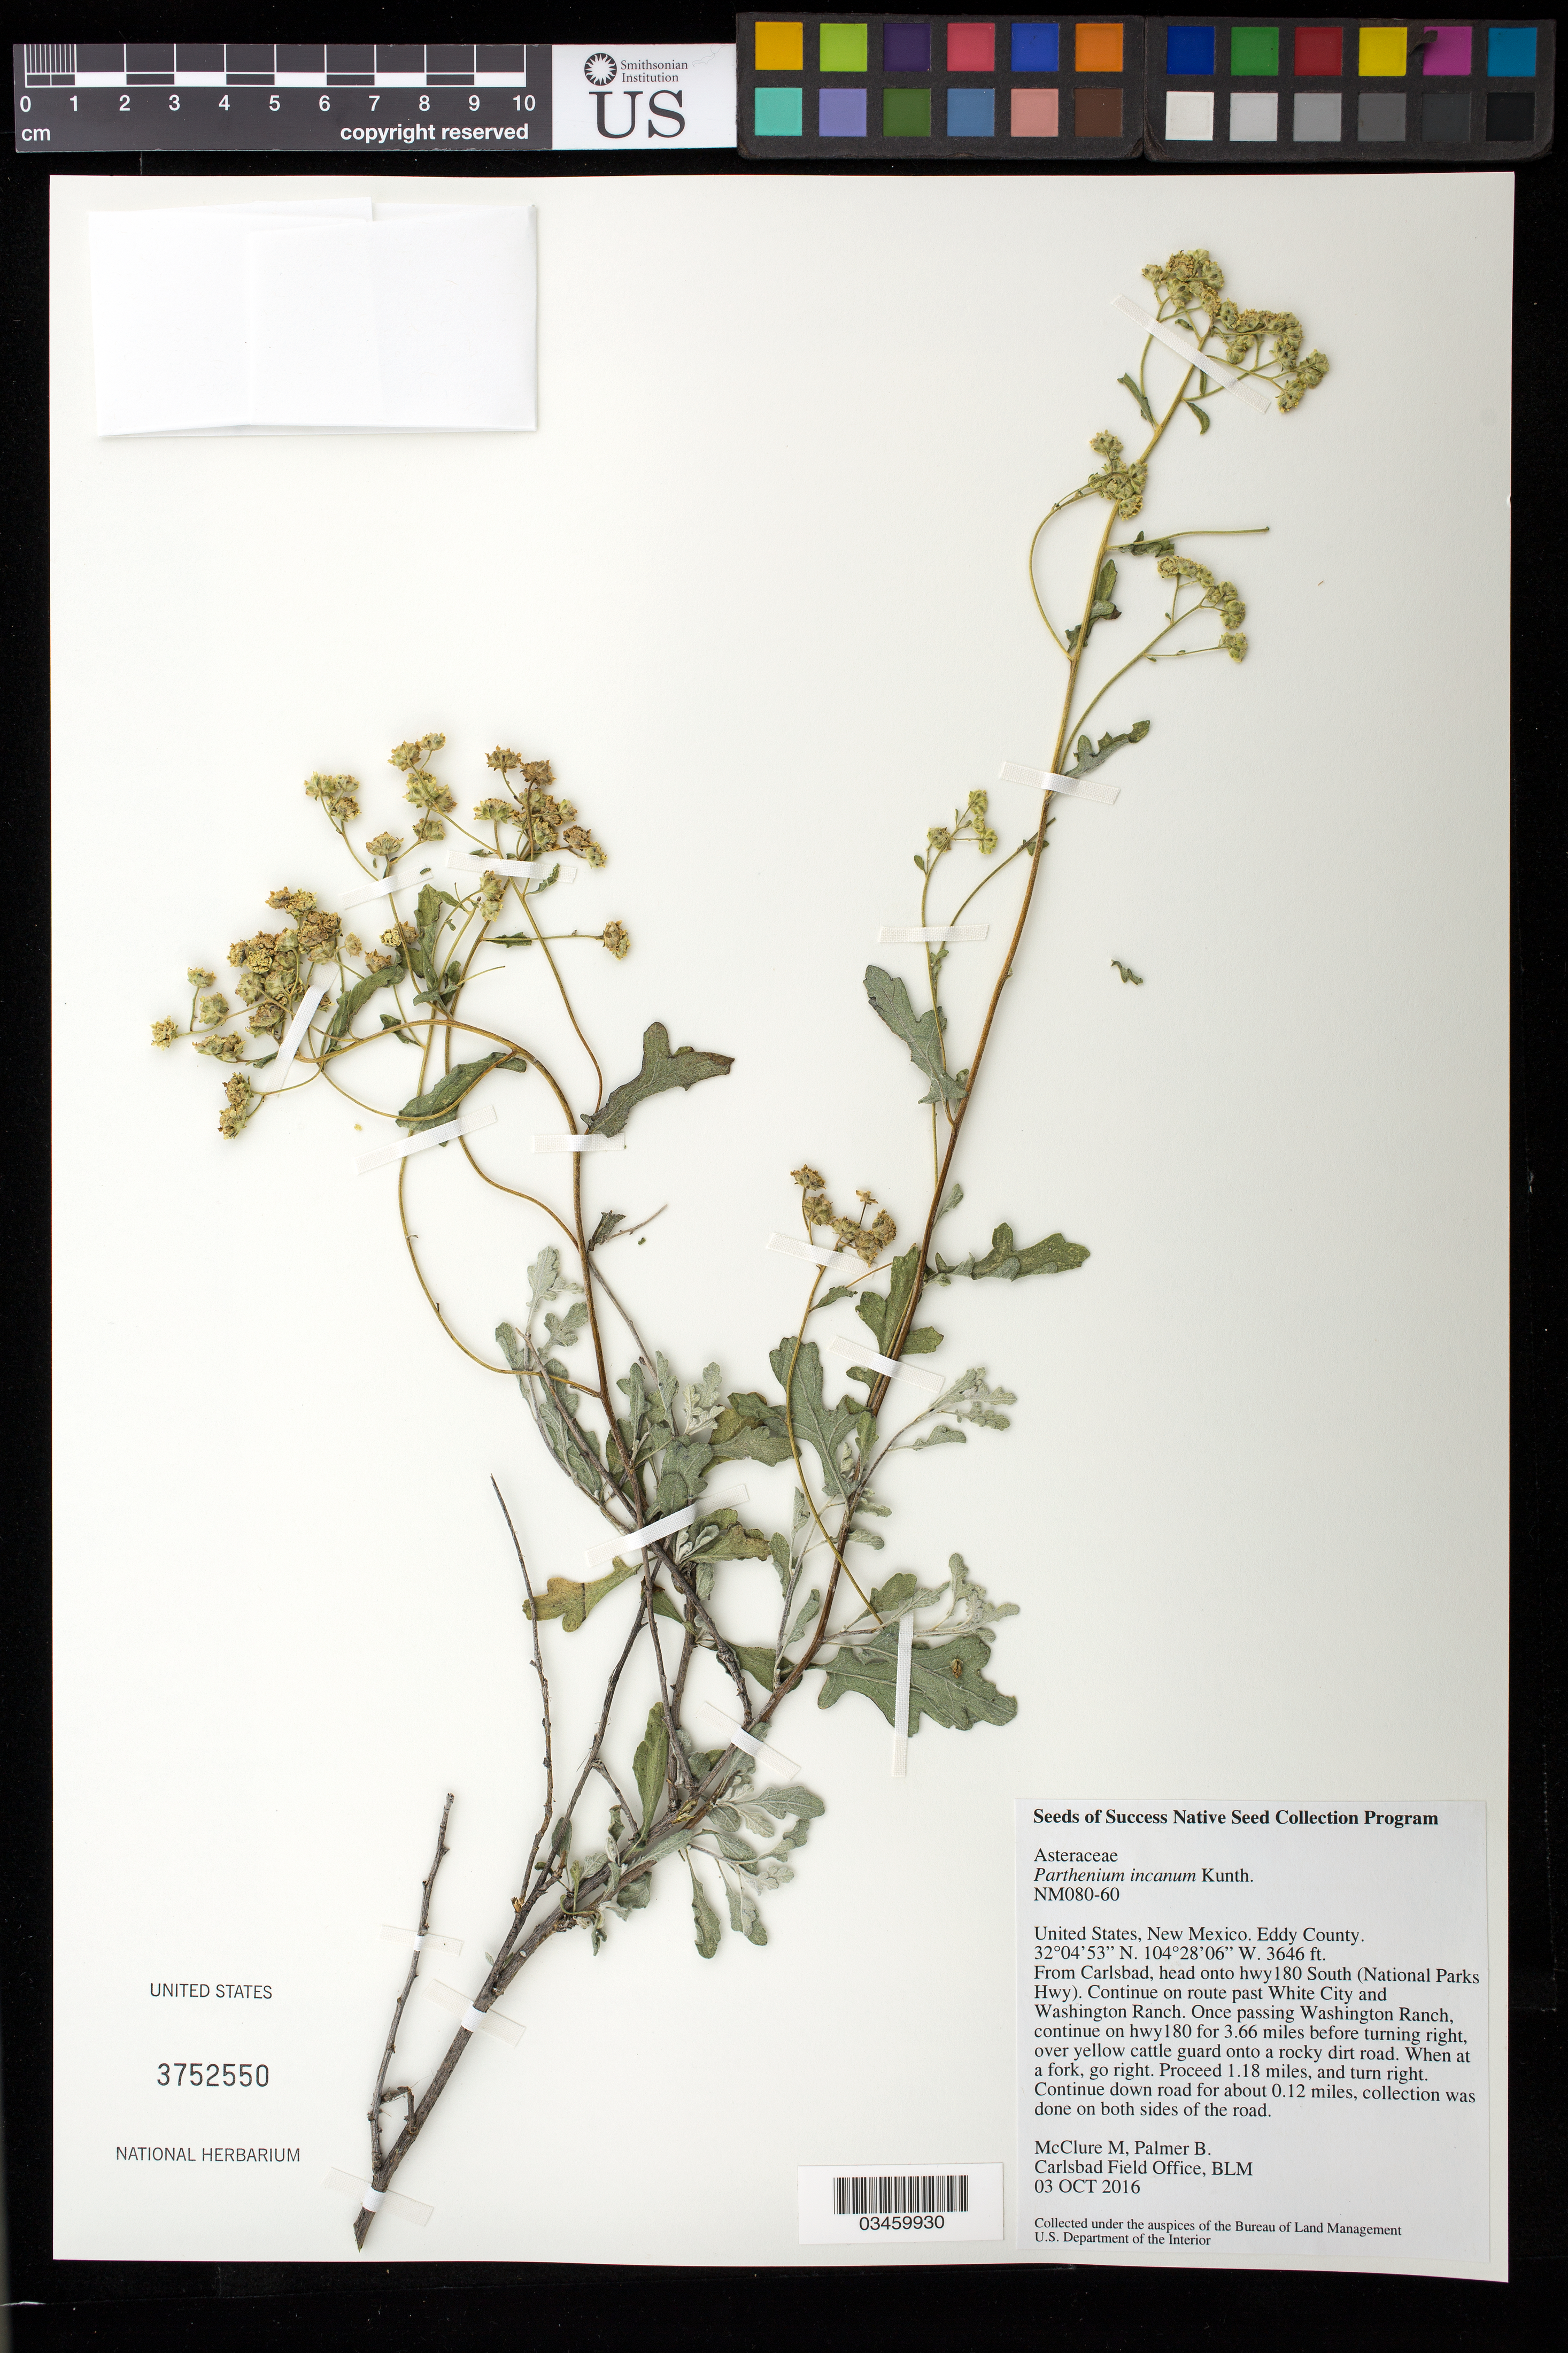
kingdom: Plantae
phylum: Tracheophyta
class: Magnoliopsida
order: Asterales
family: Asteraceae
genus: Parthenium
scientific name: Parthenium incanum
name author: Kunth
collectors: M. McClure & B. Palmer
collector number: NM080-60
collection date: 2016-10-03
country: United States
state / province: New Mexico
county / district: Eddy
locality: Near White City passing Washington Ranch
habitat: R042XC007NM - loamy ecological site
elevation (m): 1111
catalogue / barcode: US 3752550